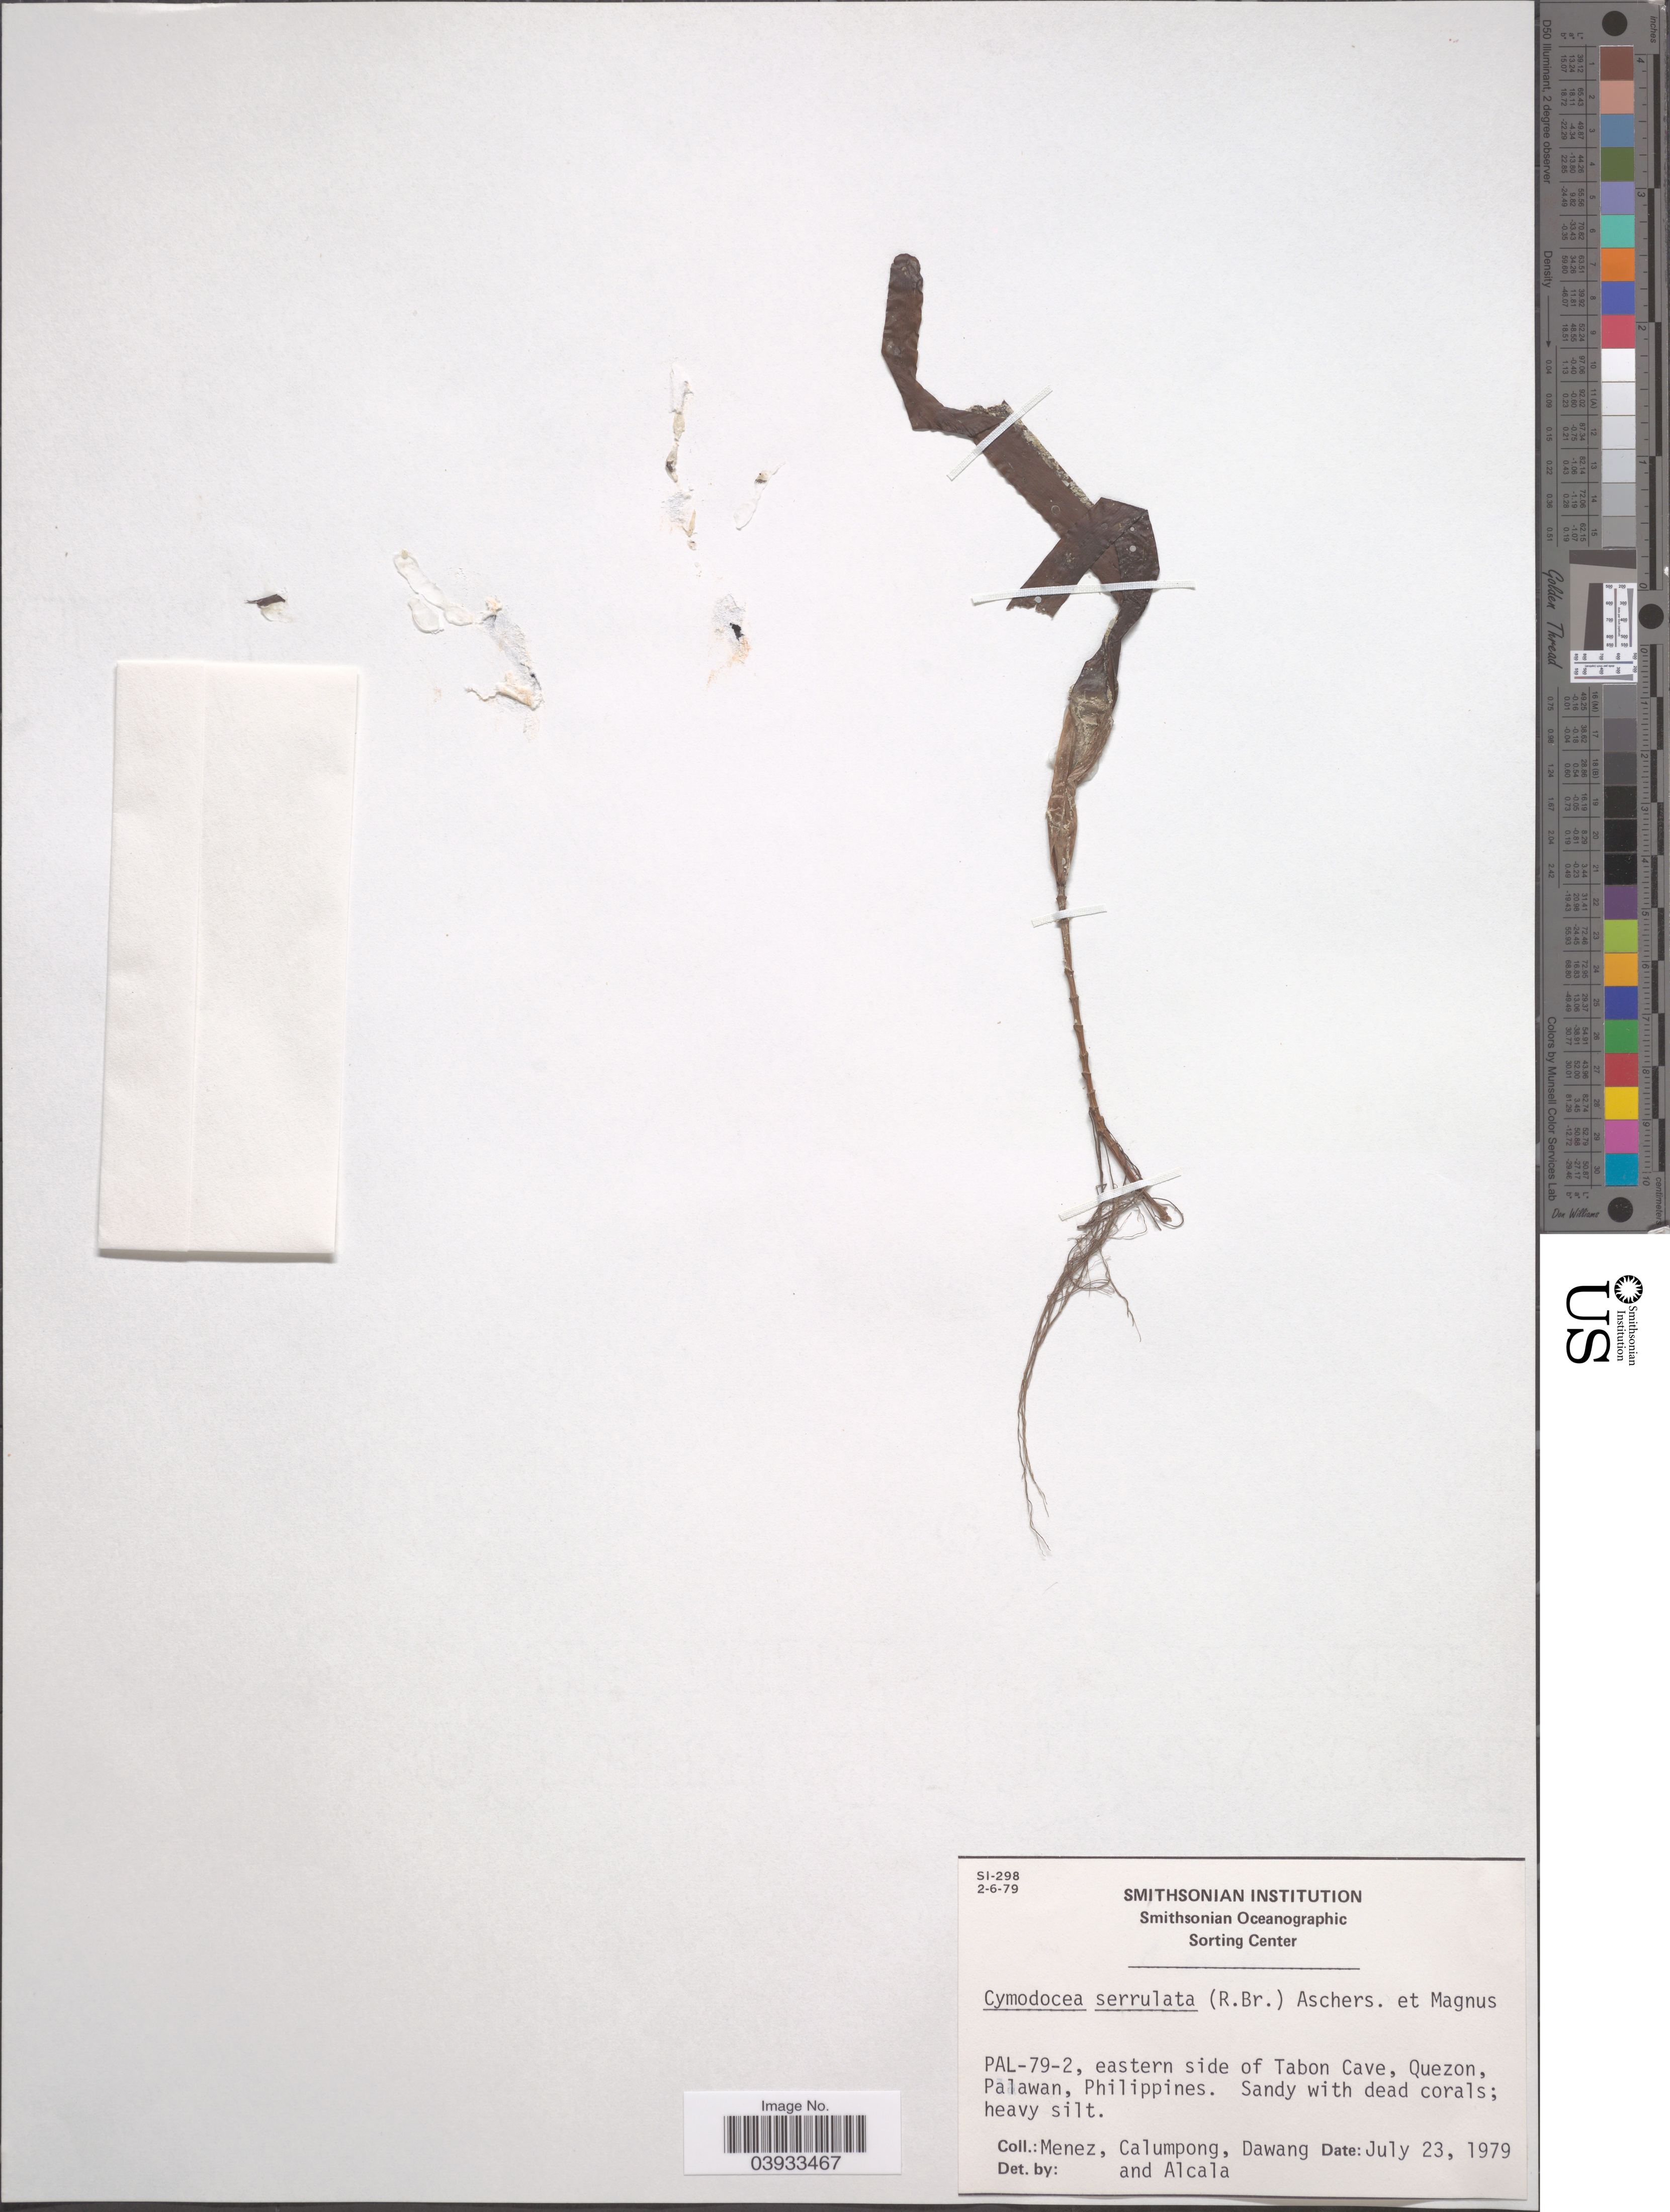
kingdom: Plantae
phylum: Tracheophyta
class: Liliopsida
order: Alismatales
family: Cymodoceaceae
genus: Cymodocea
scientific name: Cymodocea serrulata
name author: (R. Br.) Magnus & Ashers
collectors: Menez, Calumpong, Dawang & Alcala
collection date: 1979-07-23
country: Philippines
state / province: Mimaropa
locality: PAL-79-2, eastern side of Tabon Cave, Quezon, Palawan.